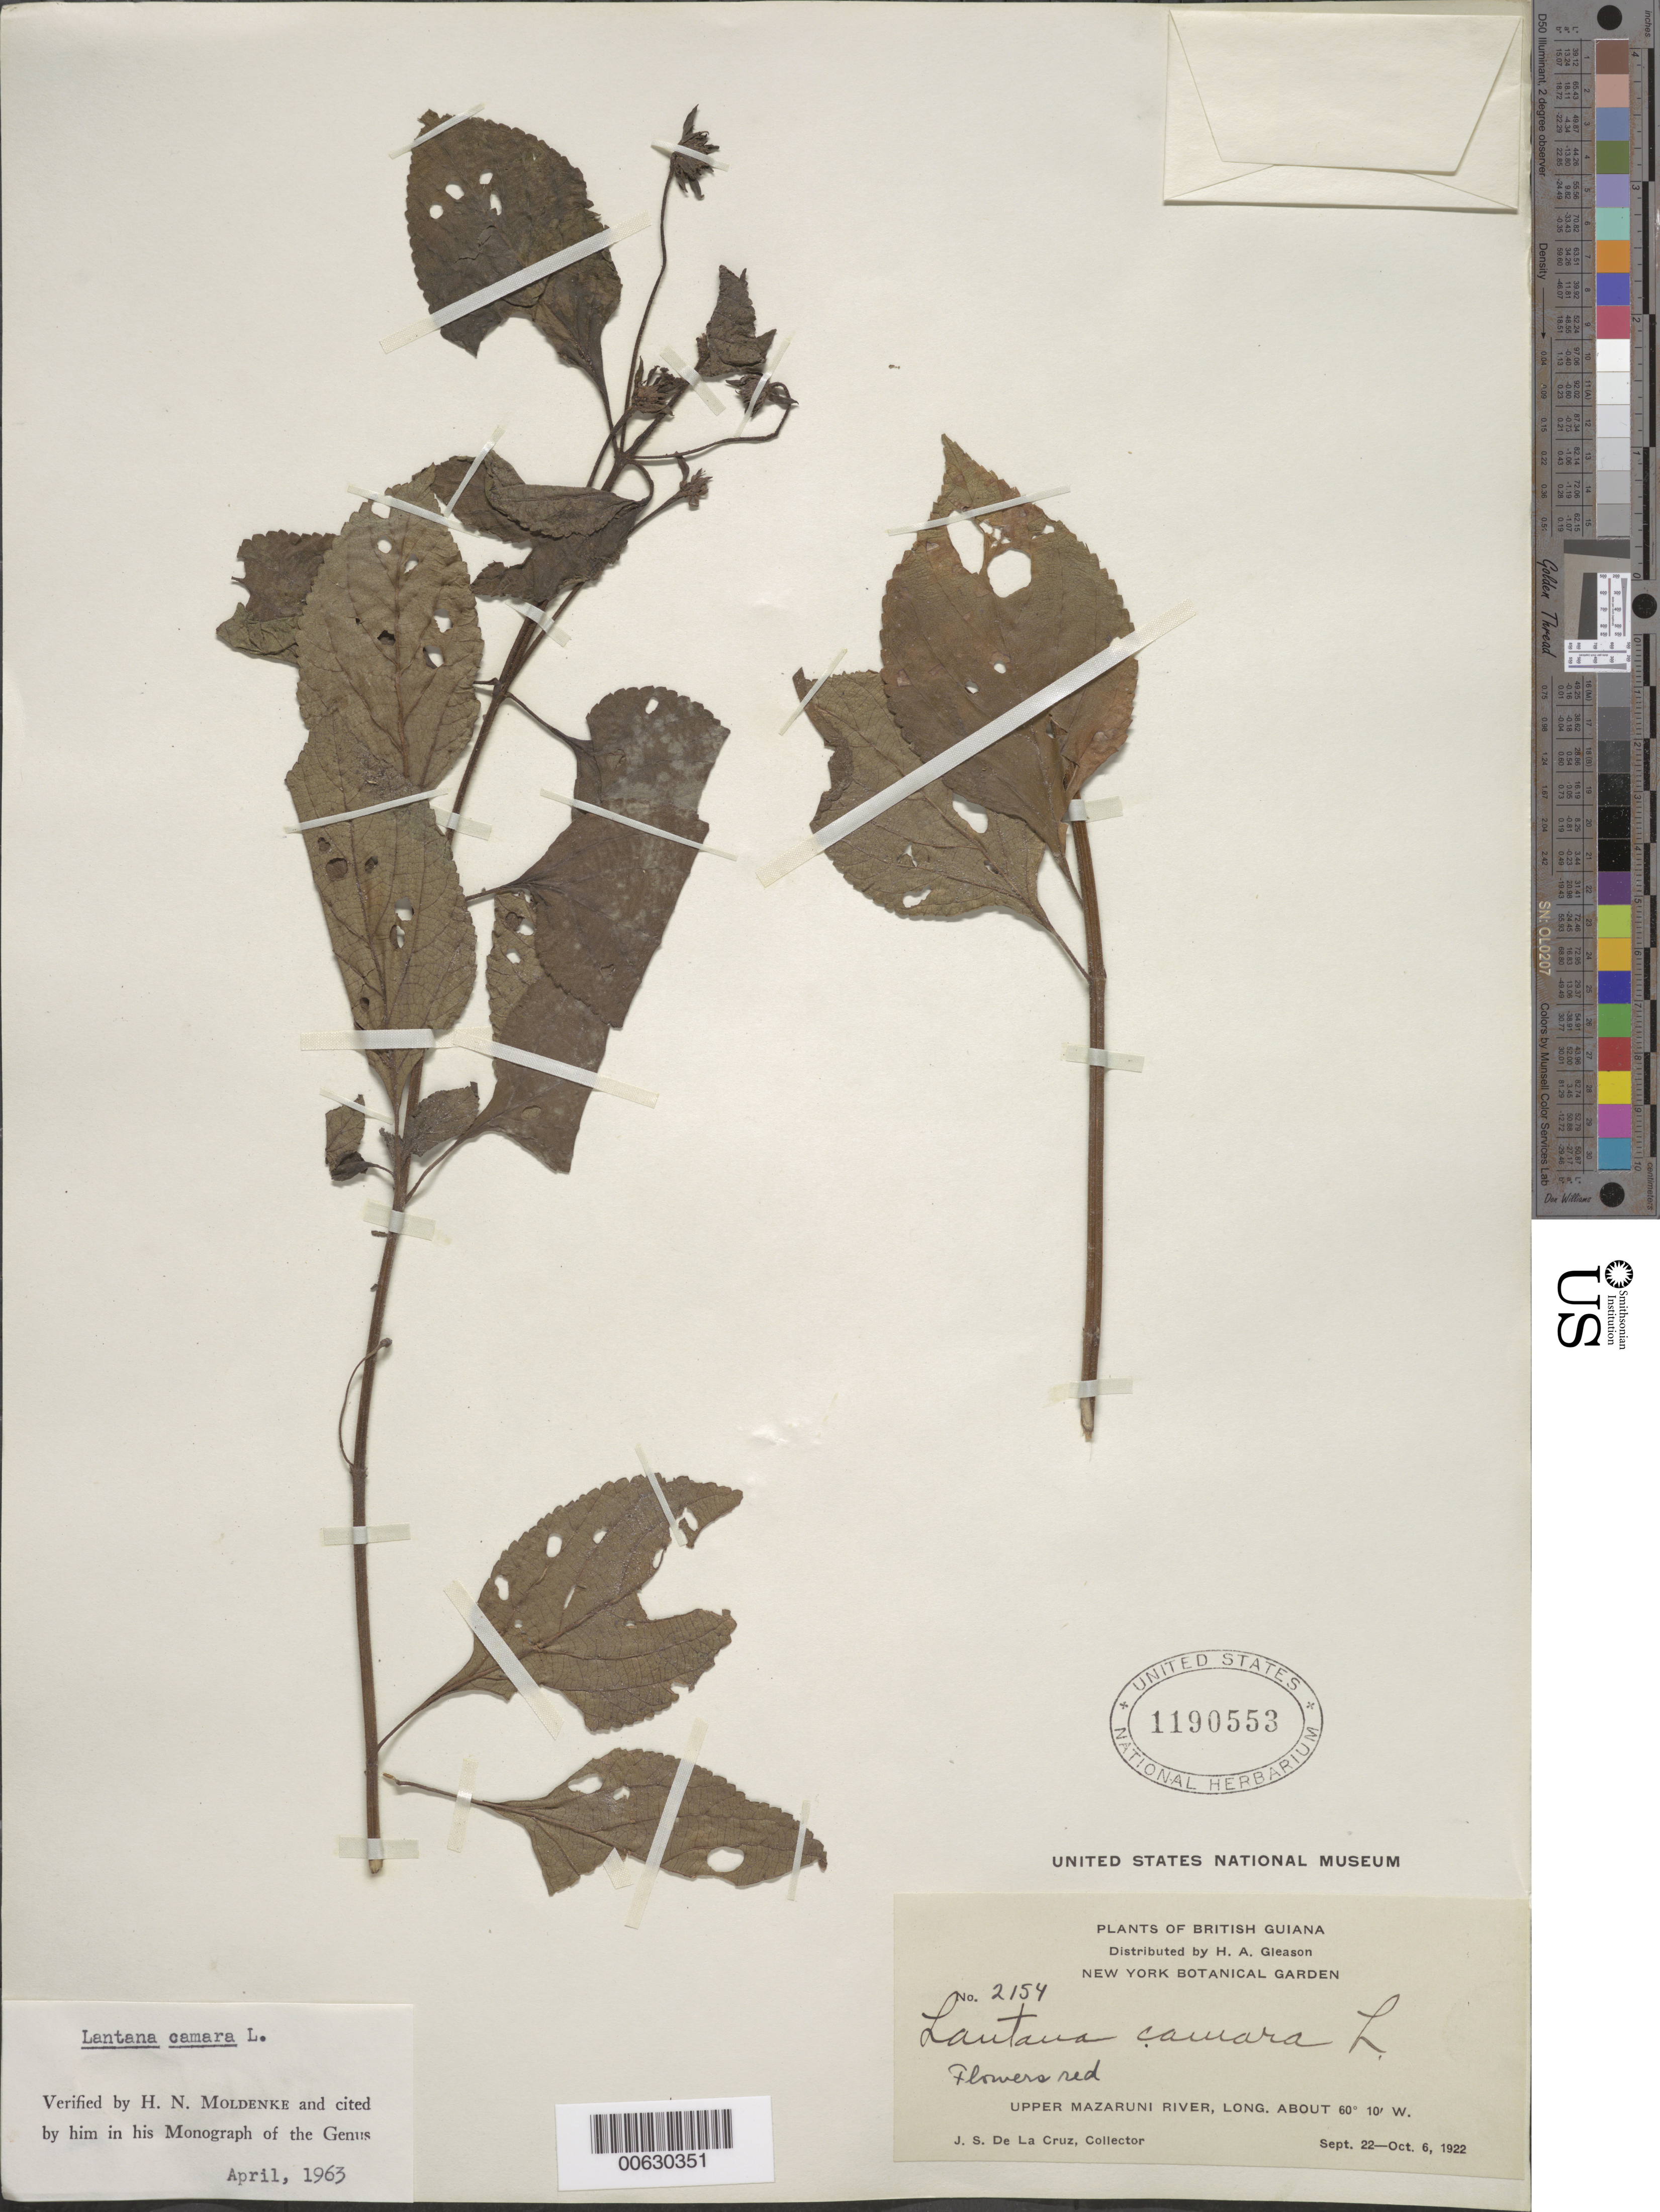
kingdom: Plantae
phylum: Tracheophyta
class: Magnoliopsida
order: Lamiales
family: Verbenaceae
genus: Lantana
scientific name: Lantana camara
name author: L.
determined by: Moldenke, H. N.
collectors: J. S. de la Cruz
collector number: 2154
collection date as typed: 22-Sep-22 to 6-Oct-22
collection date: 1922-09-22/1922-10-06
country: Guyana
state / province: Cuyuni-Mazaruni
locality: Upper Mazaruni R.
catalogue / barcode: US 1190553